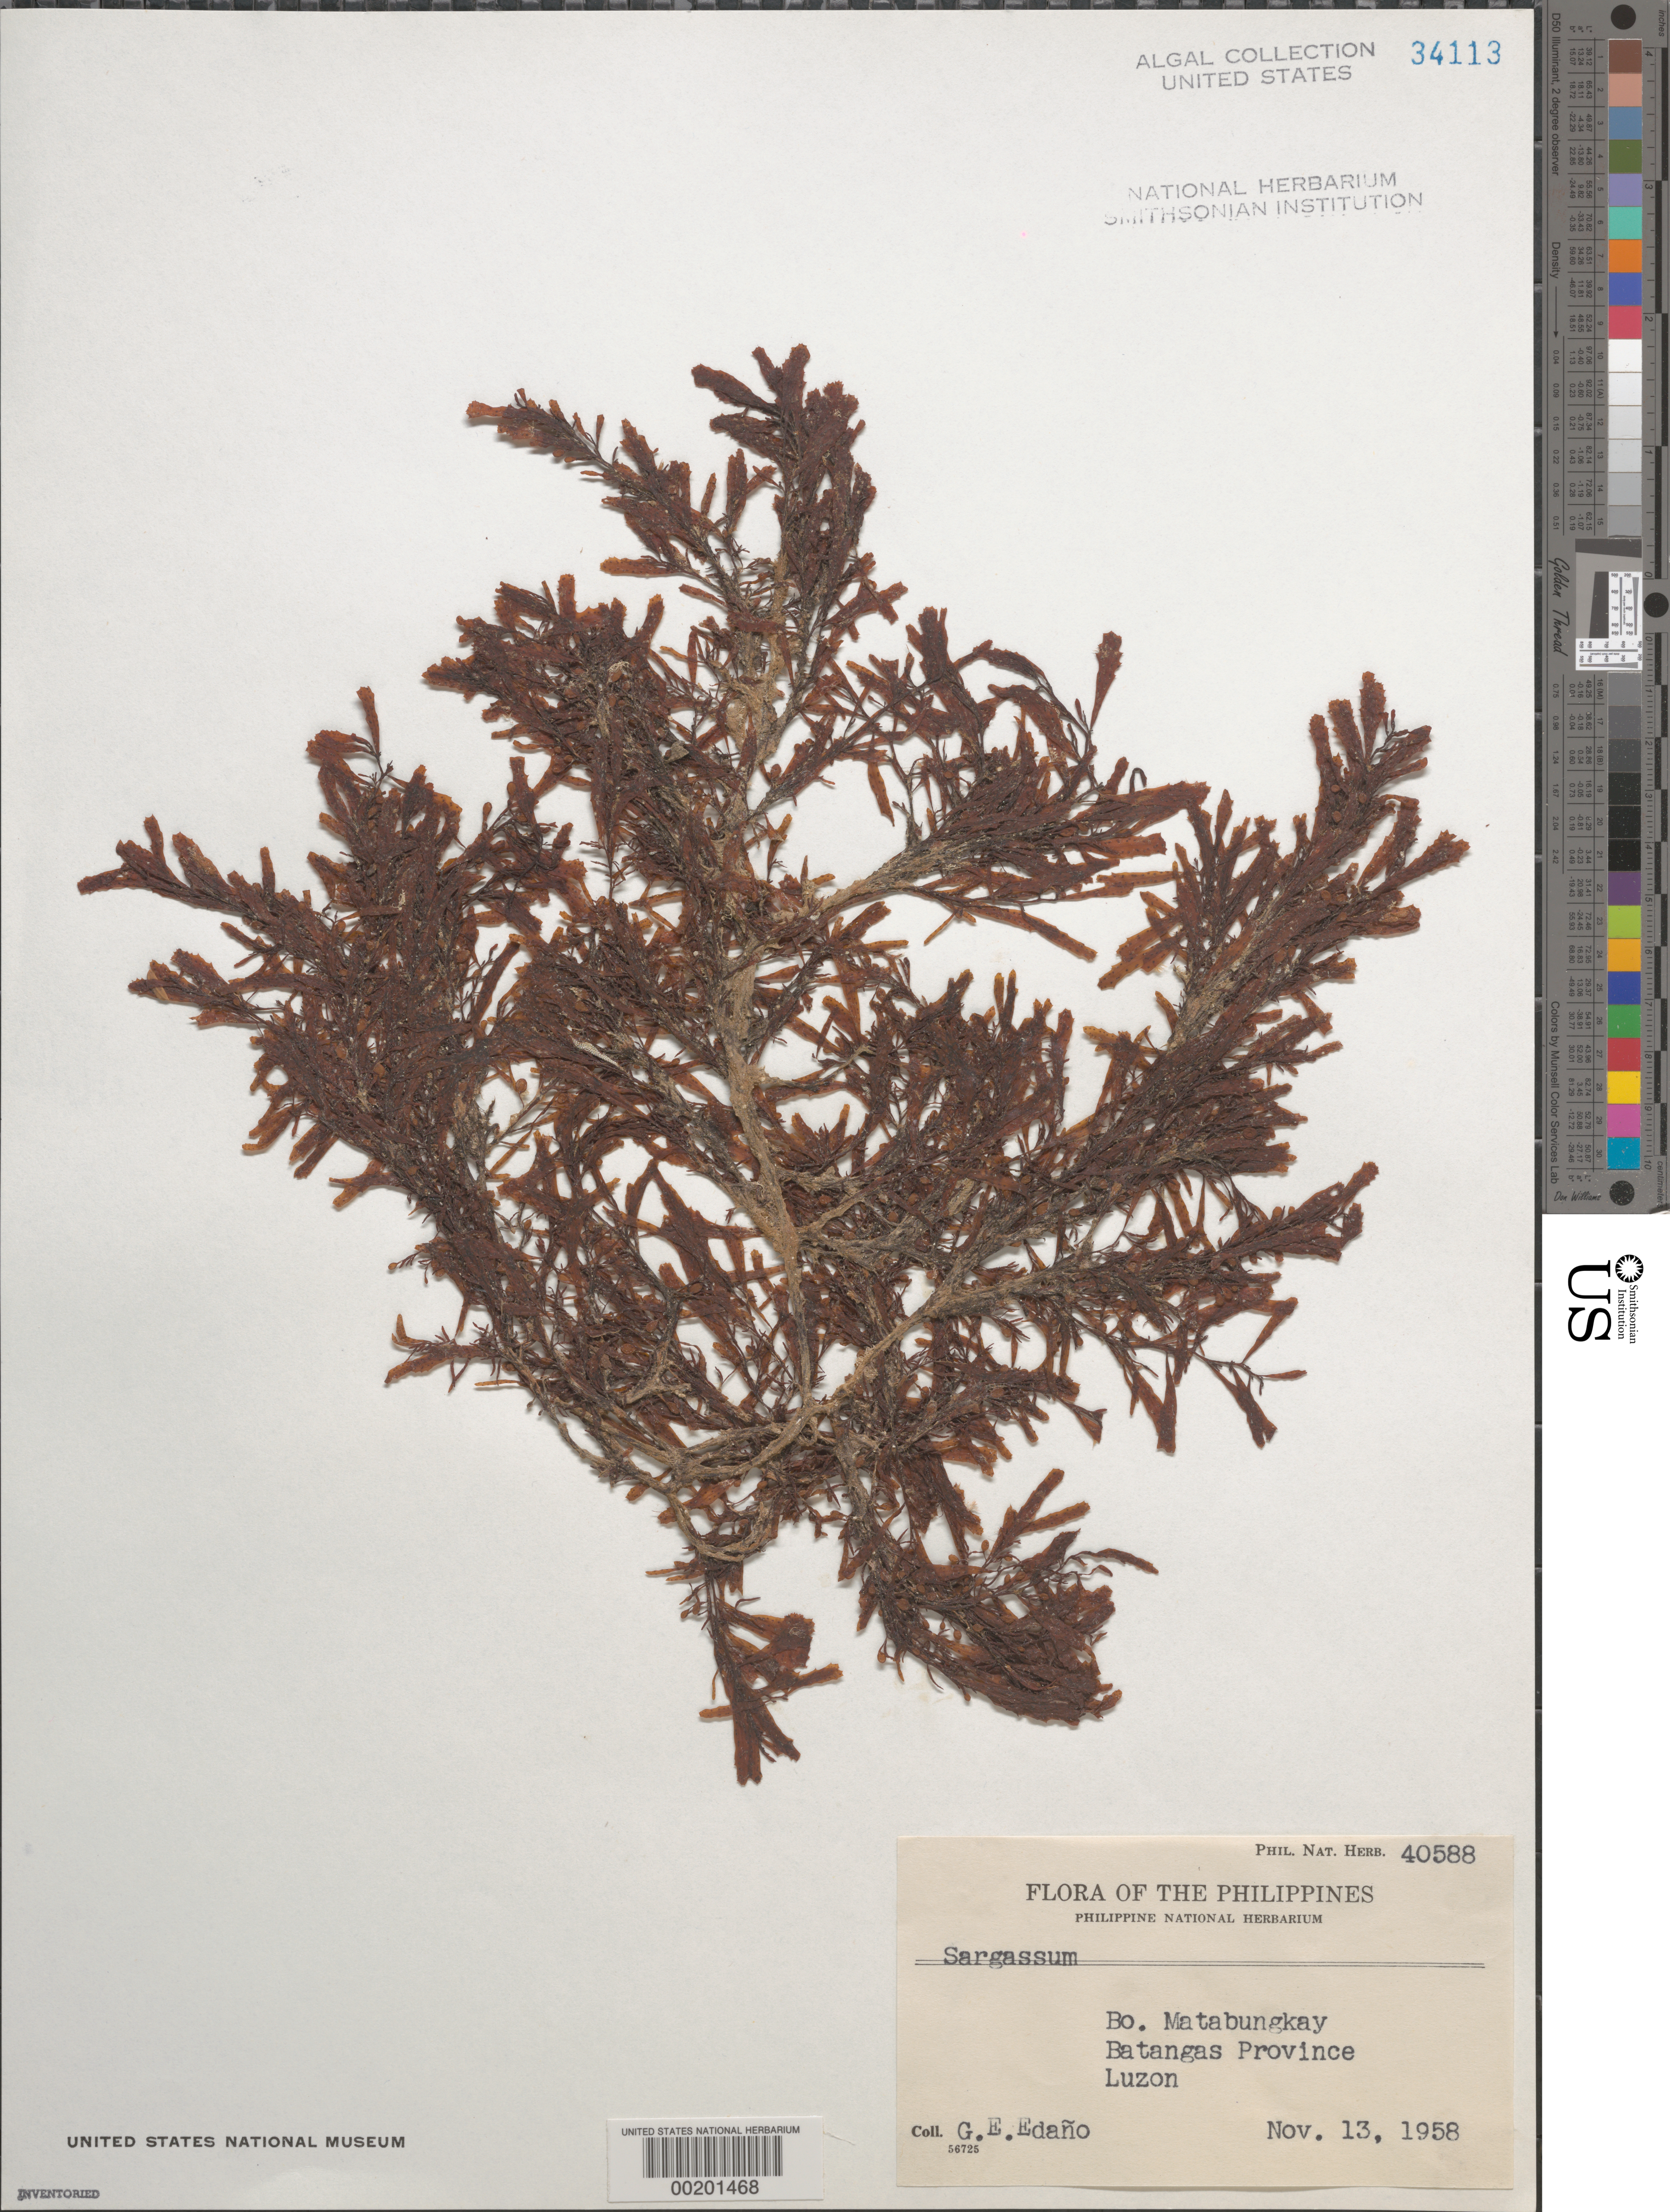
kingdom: Chromista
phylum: Ochrophyta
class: Phaeophyceae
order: Fucales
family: Sargassaceae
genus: Sargassum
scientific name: Sargassum sp.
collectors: G. E. Edaño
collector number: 40588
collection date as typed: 13 Nov 1958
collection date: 1958-11-13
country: Philippines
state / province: Calabarzon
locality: Barrio matabungkay, batangas province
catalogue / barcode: US 34113